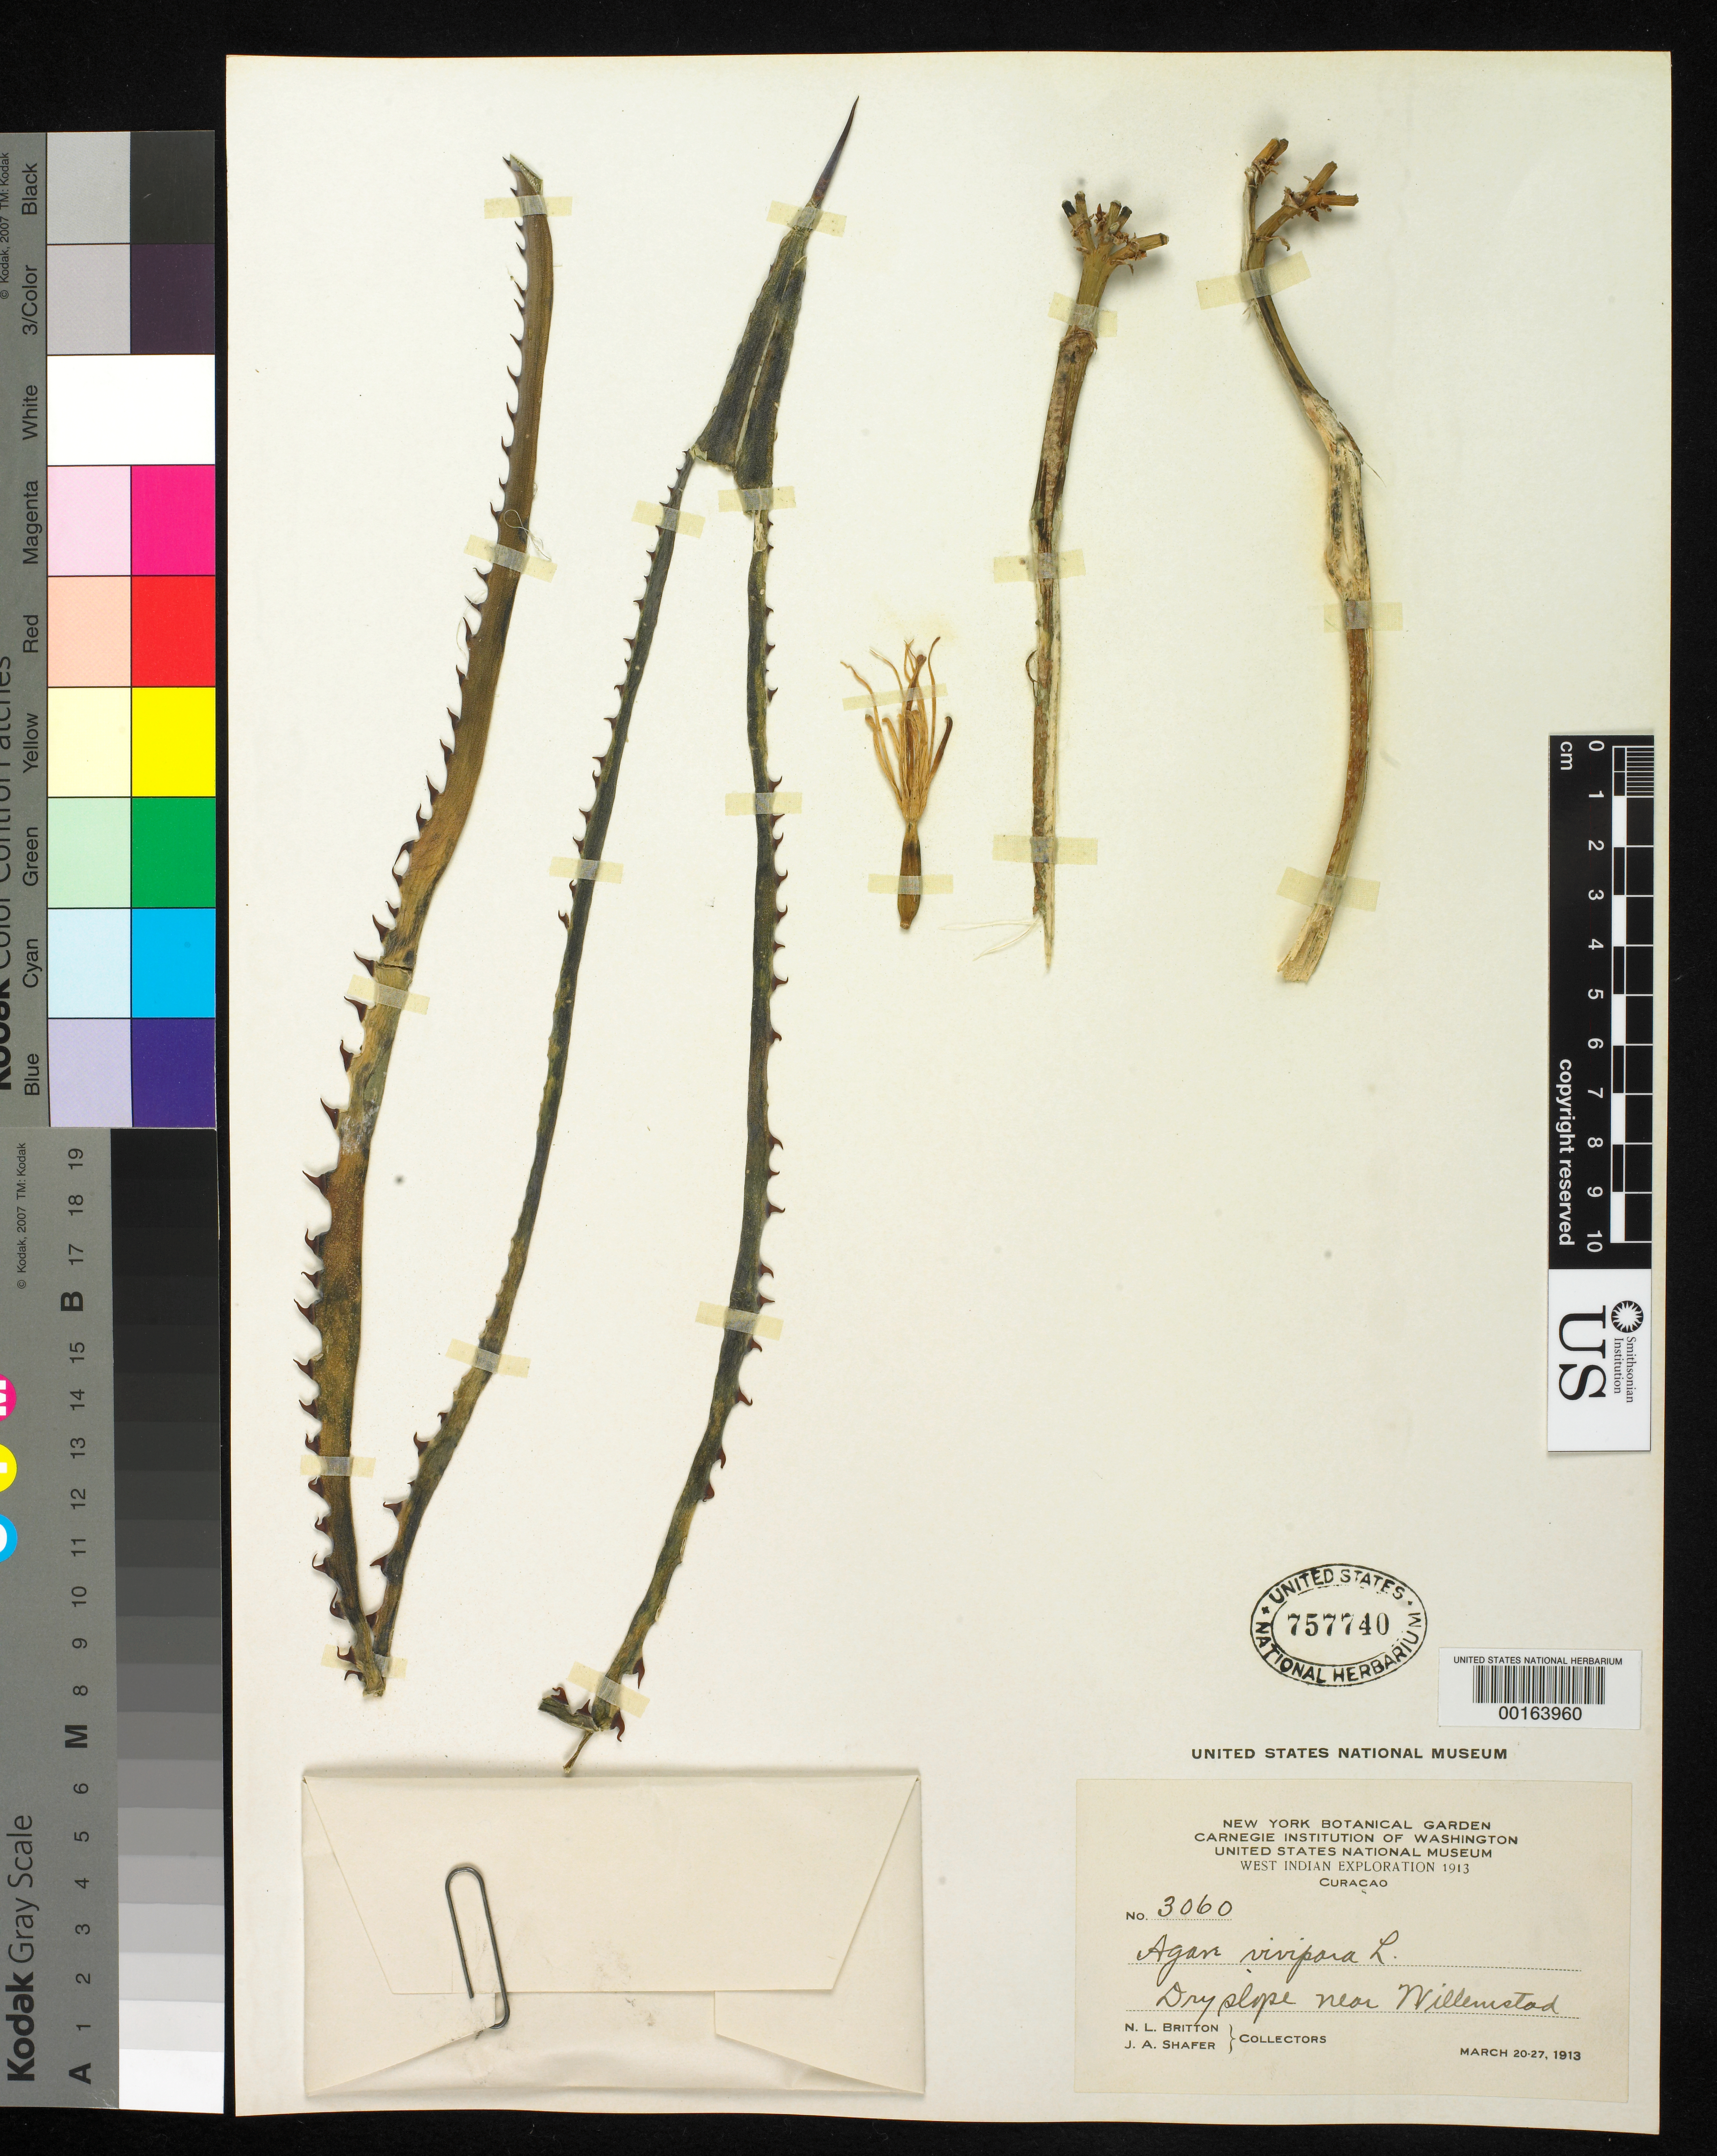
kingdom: Plantae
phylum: Tracheophyta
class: Liliopsida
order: Asparagales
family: Asparagaceae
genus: Agave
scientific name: Agave vivipara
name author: L.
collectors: N. Britton & J. A. Shafer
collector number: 3060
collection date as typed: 20 Mar 1913 to 27 Mar 1913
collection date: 1913-03-20/1913-03-27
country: Curaçao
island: Curaçao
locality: Near willemstad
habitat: Dry slope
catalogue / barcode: US 757740